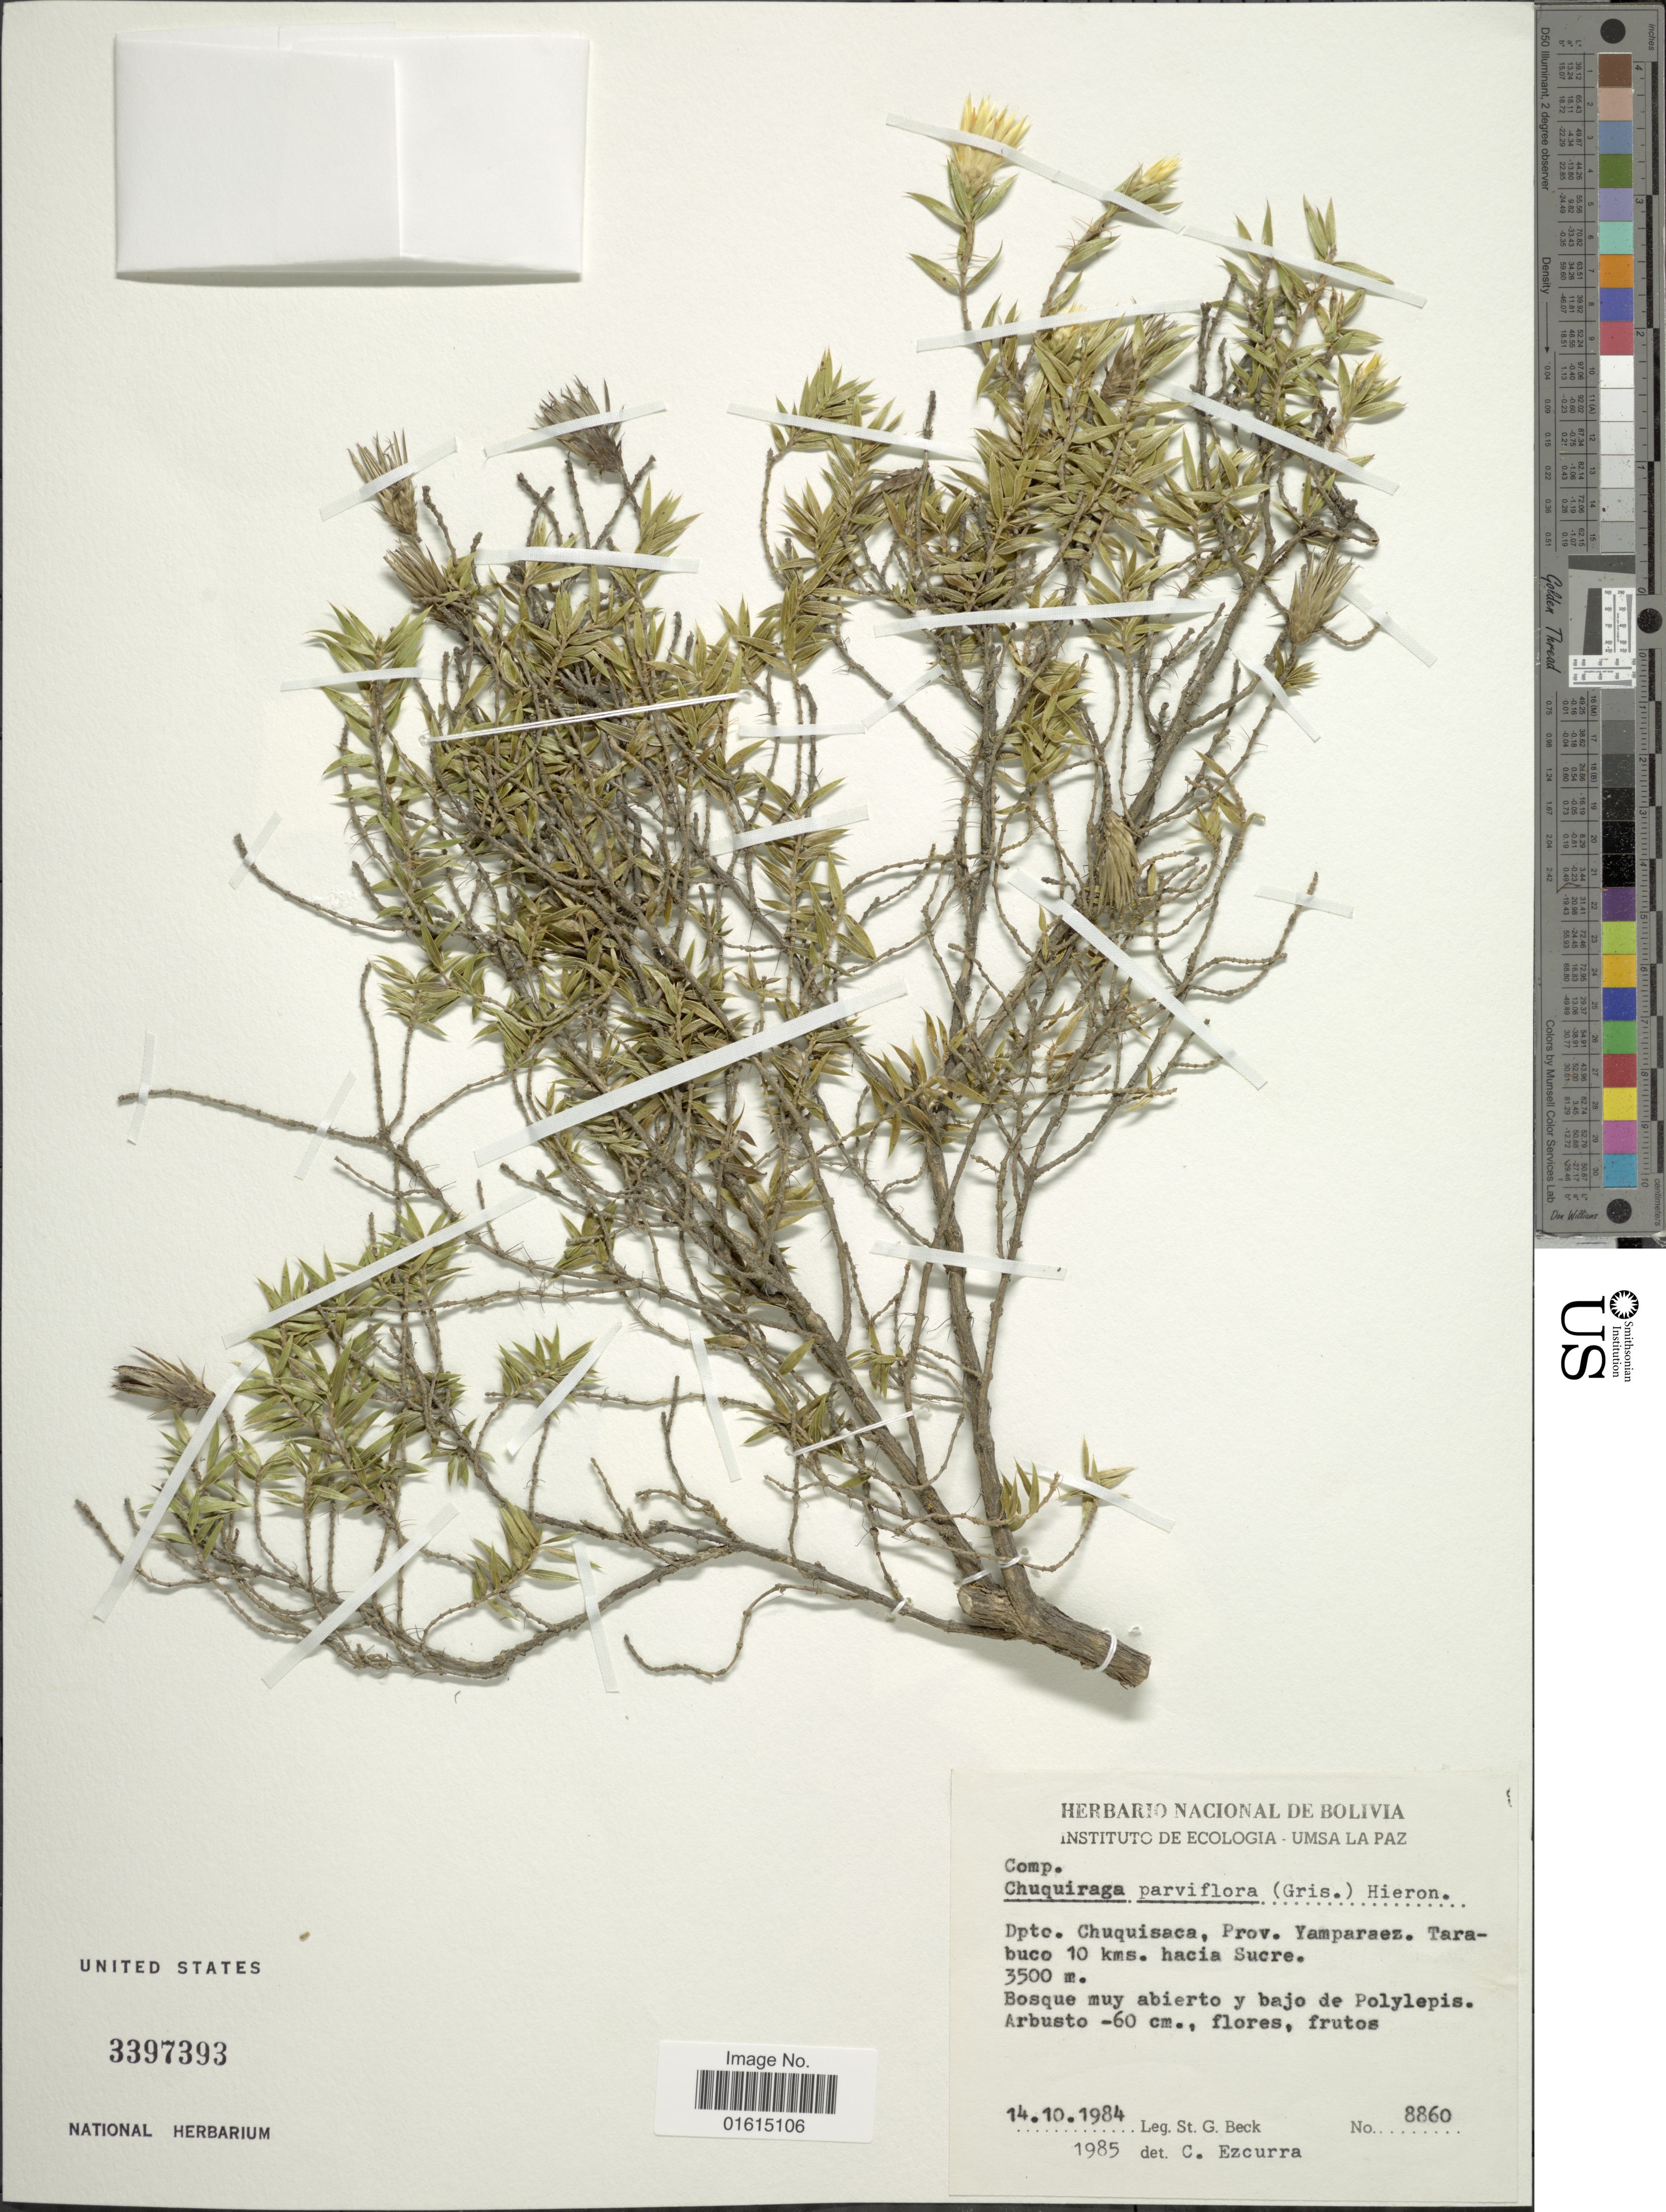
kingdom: Plantae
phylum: Tracheophyta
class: Magnoliopsida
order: Asterales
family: Asteraceae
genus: Chuquiraga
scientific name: Chuquiraga parviflora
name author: (Griseb.) Hieron.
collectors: S. G. Beck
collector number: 8860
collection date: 1984-10-14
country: Bolivia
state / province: Chuquisaca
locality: Dpto. Chuquisaca, Prov. Yamparaez, Tarabuco 10 kms hacia Sucre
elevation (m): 3500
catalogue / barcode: US 3397393